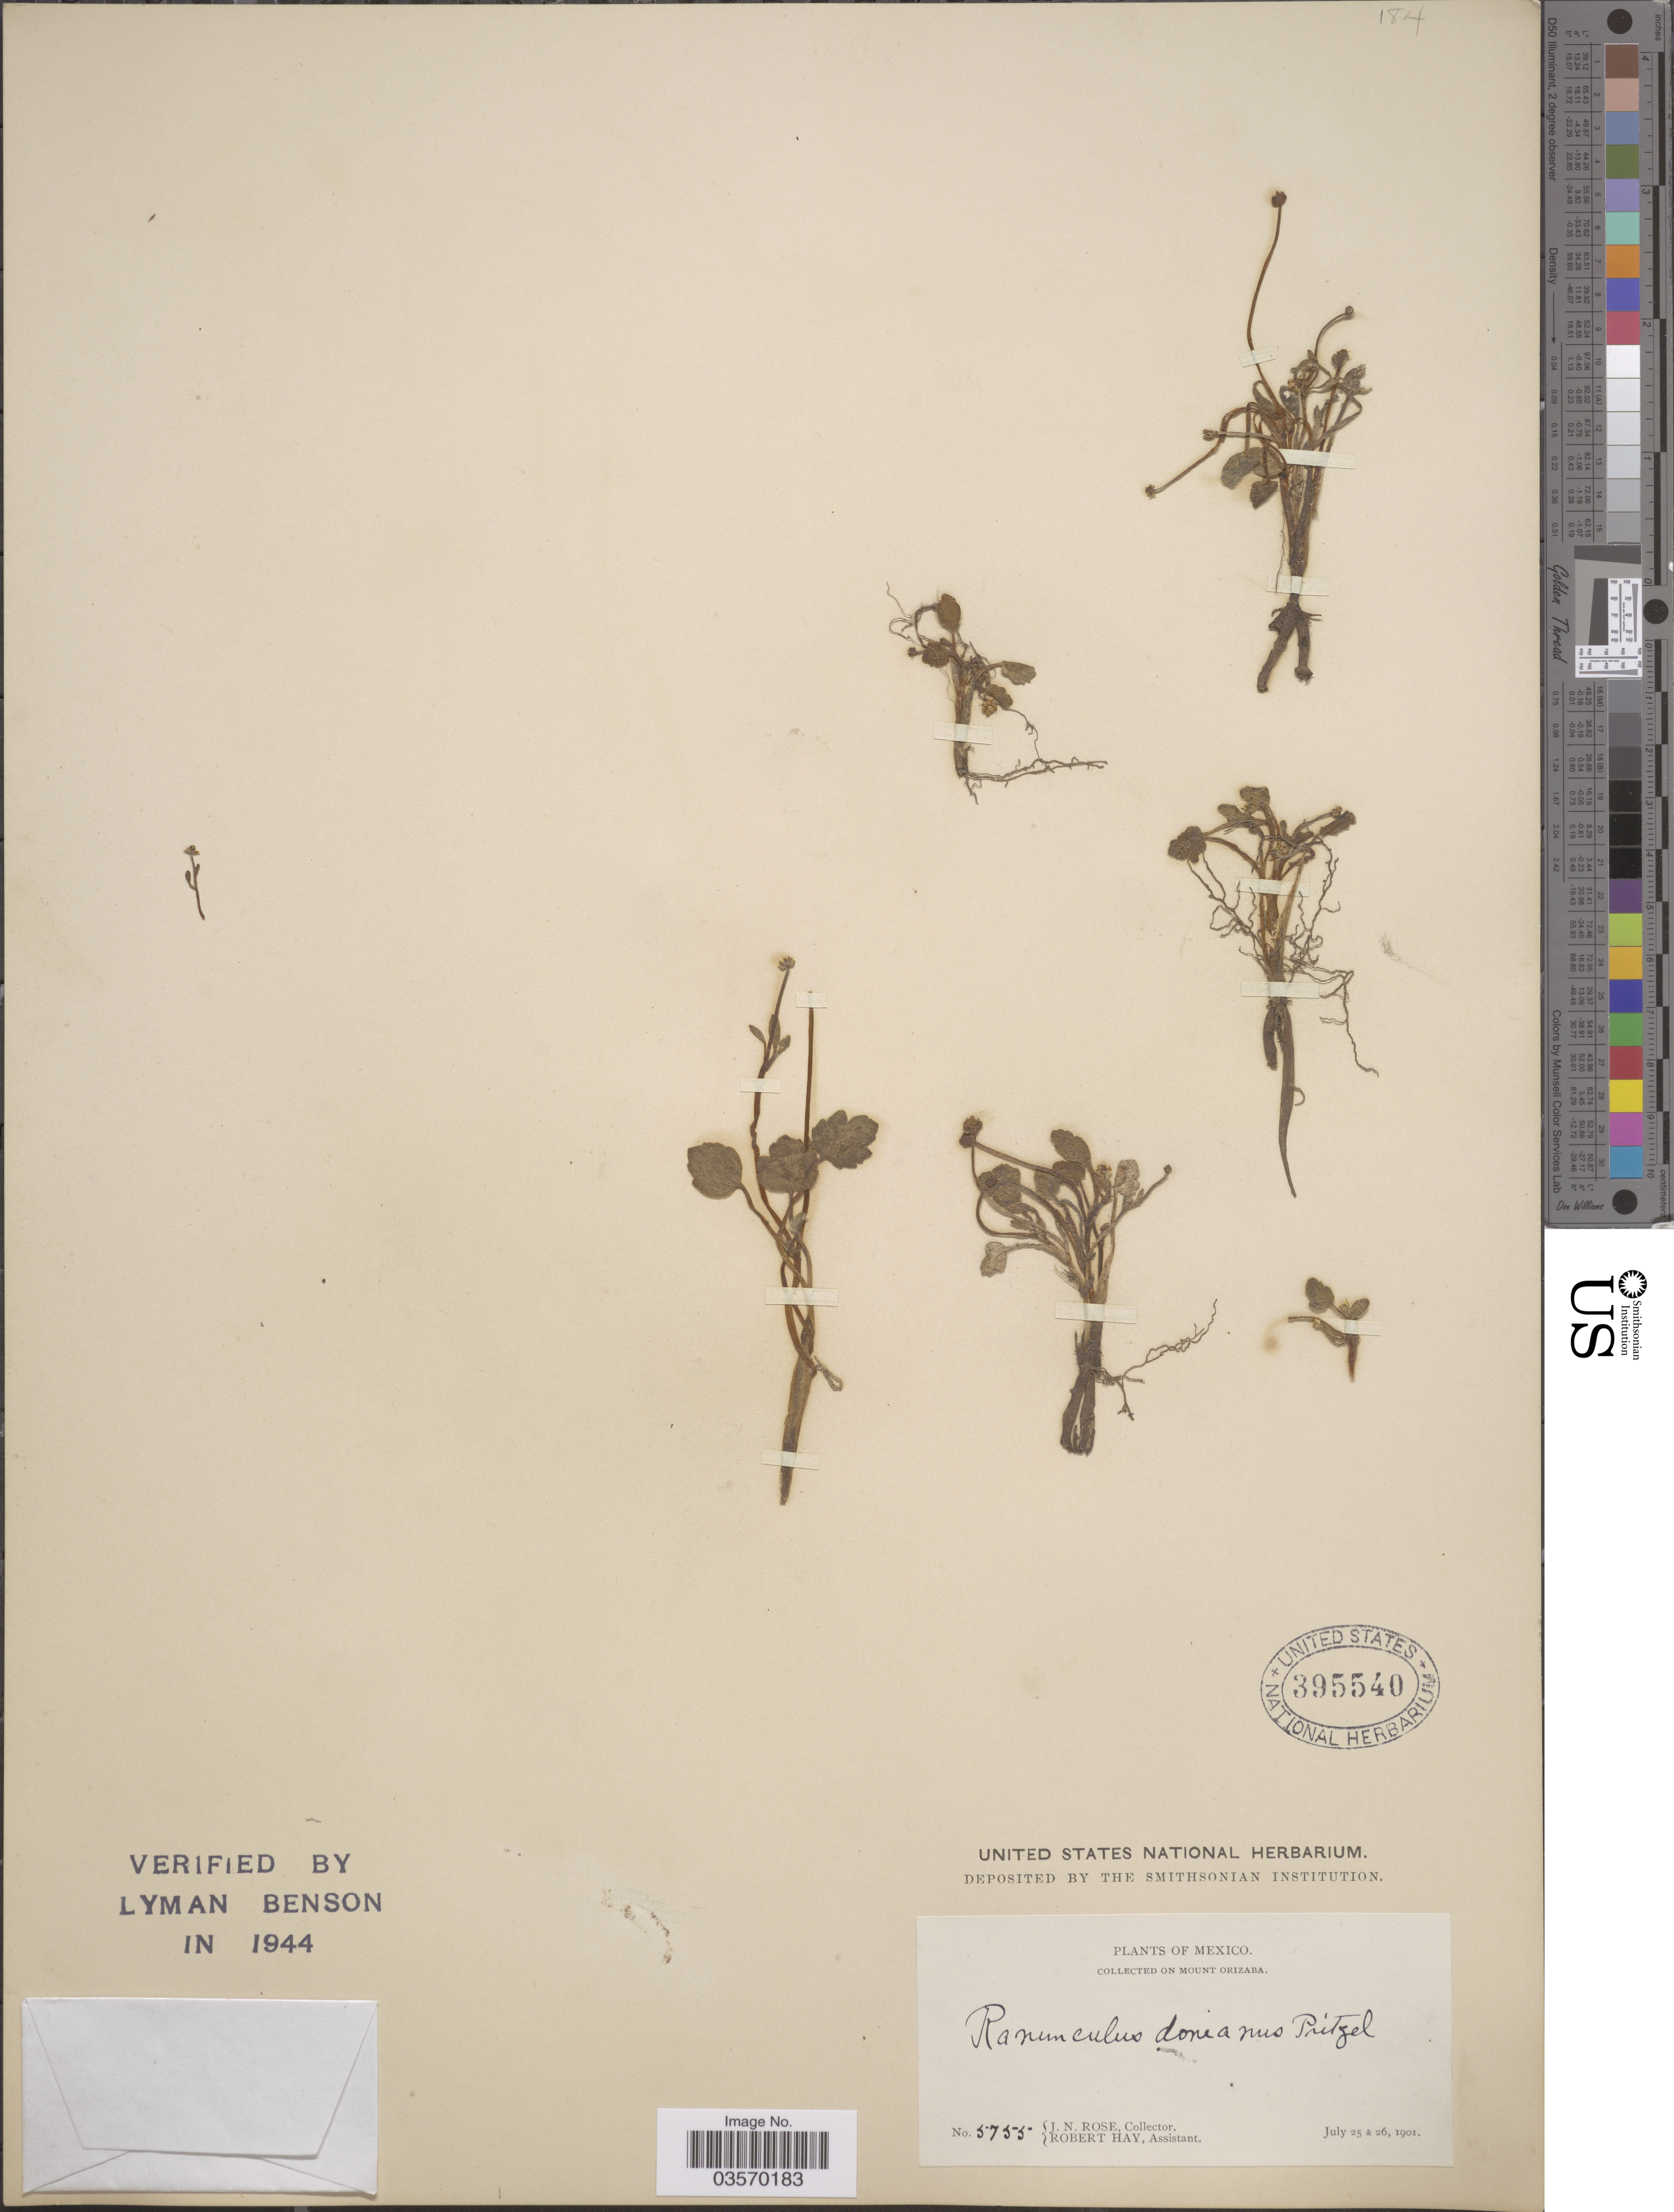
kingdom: Plantae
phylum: Tracheophyta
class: Magnoliopsida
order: Ranunculales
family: Ranunculaceae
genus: Ranunculus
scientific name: Ranunculus donianus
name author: Pritz. ex Walp.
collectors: J. N. Rose & R. Hay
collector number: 5755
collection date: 1901-07-25/1901-07-26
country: Mexico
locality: On Mount Orizaba.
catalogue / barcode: US 395540